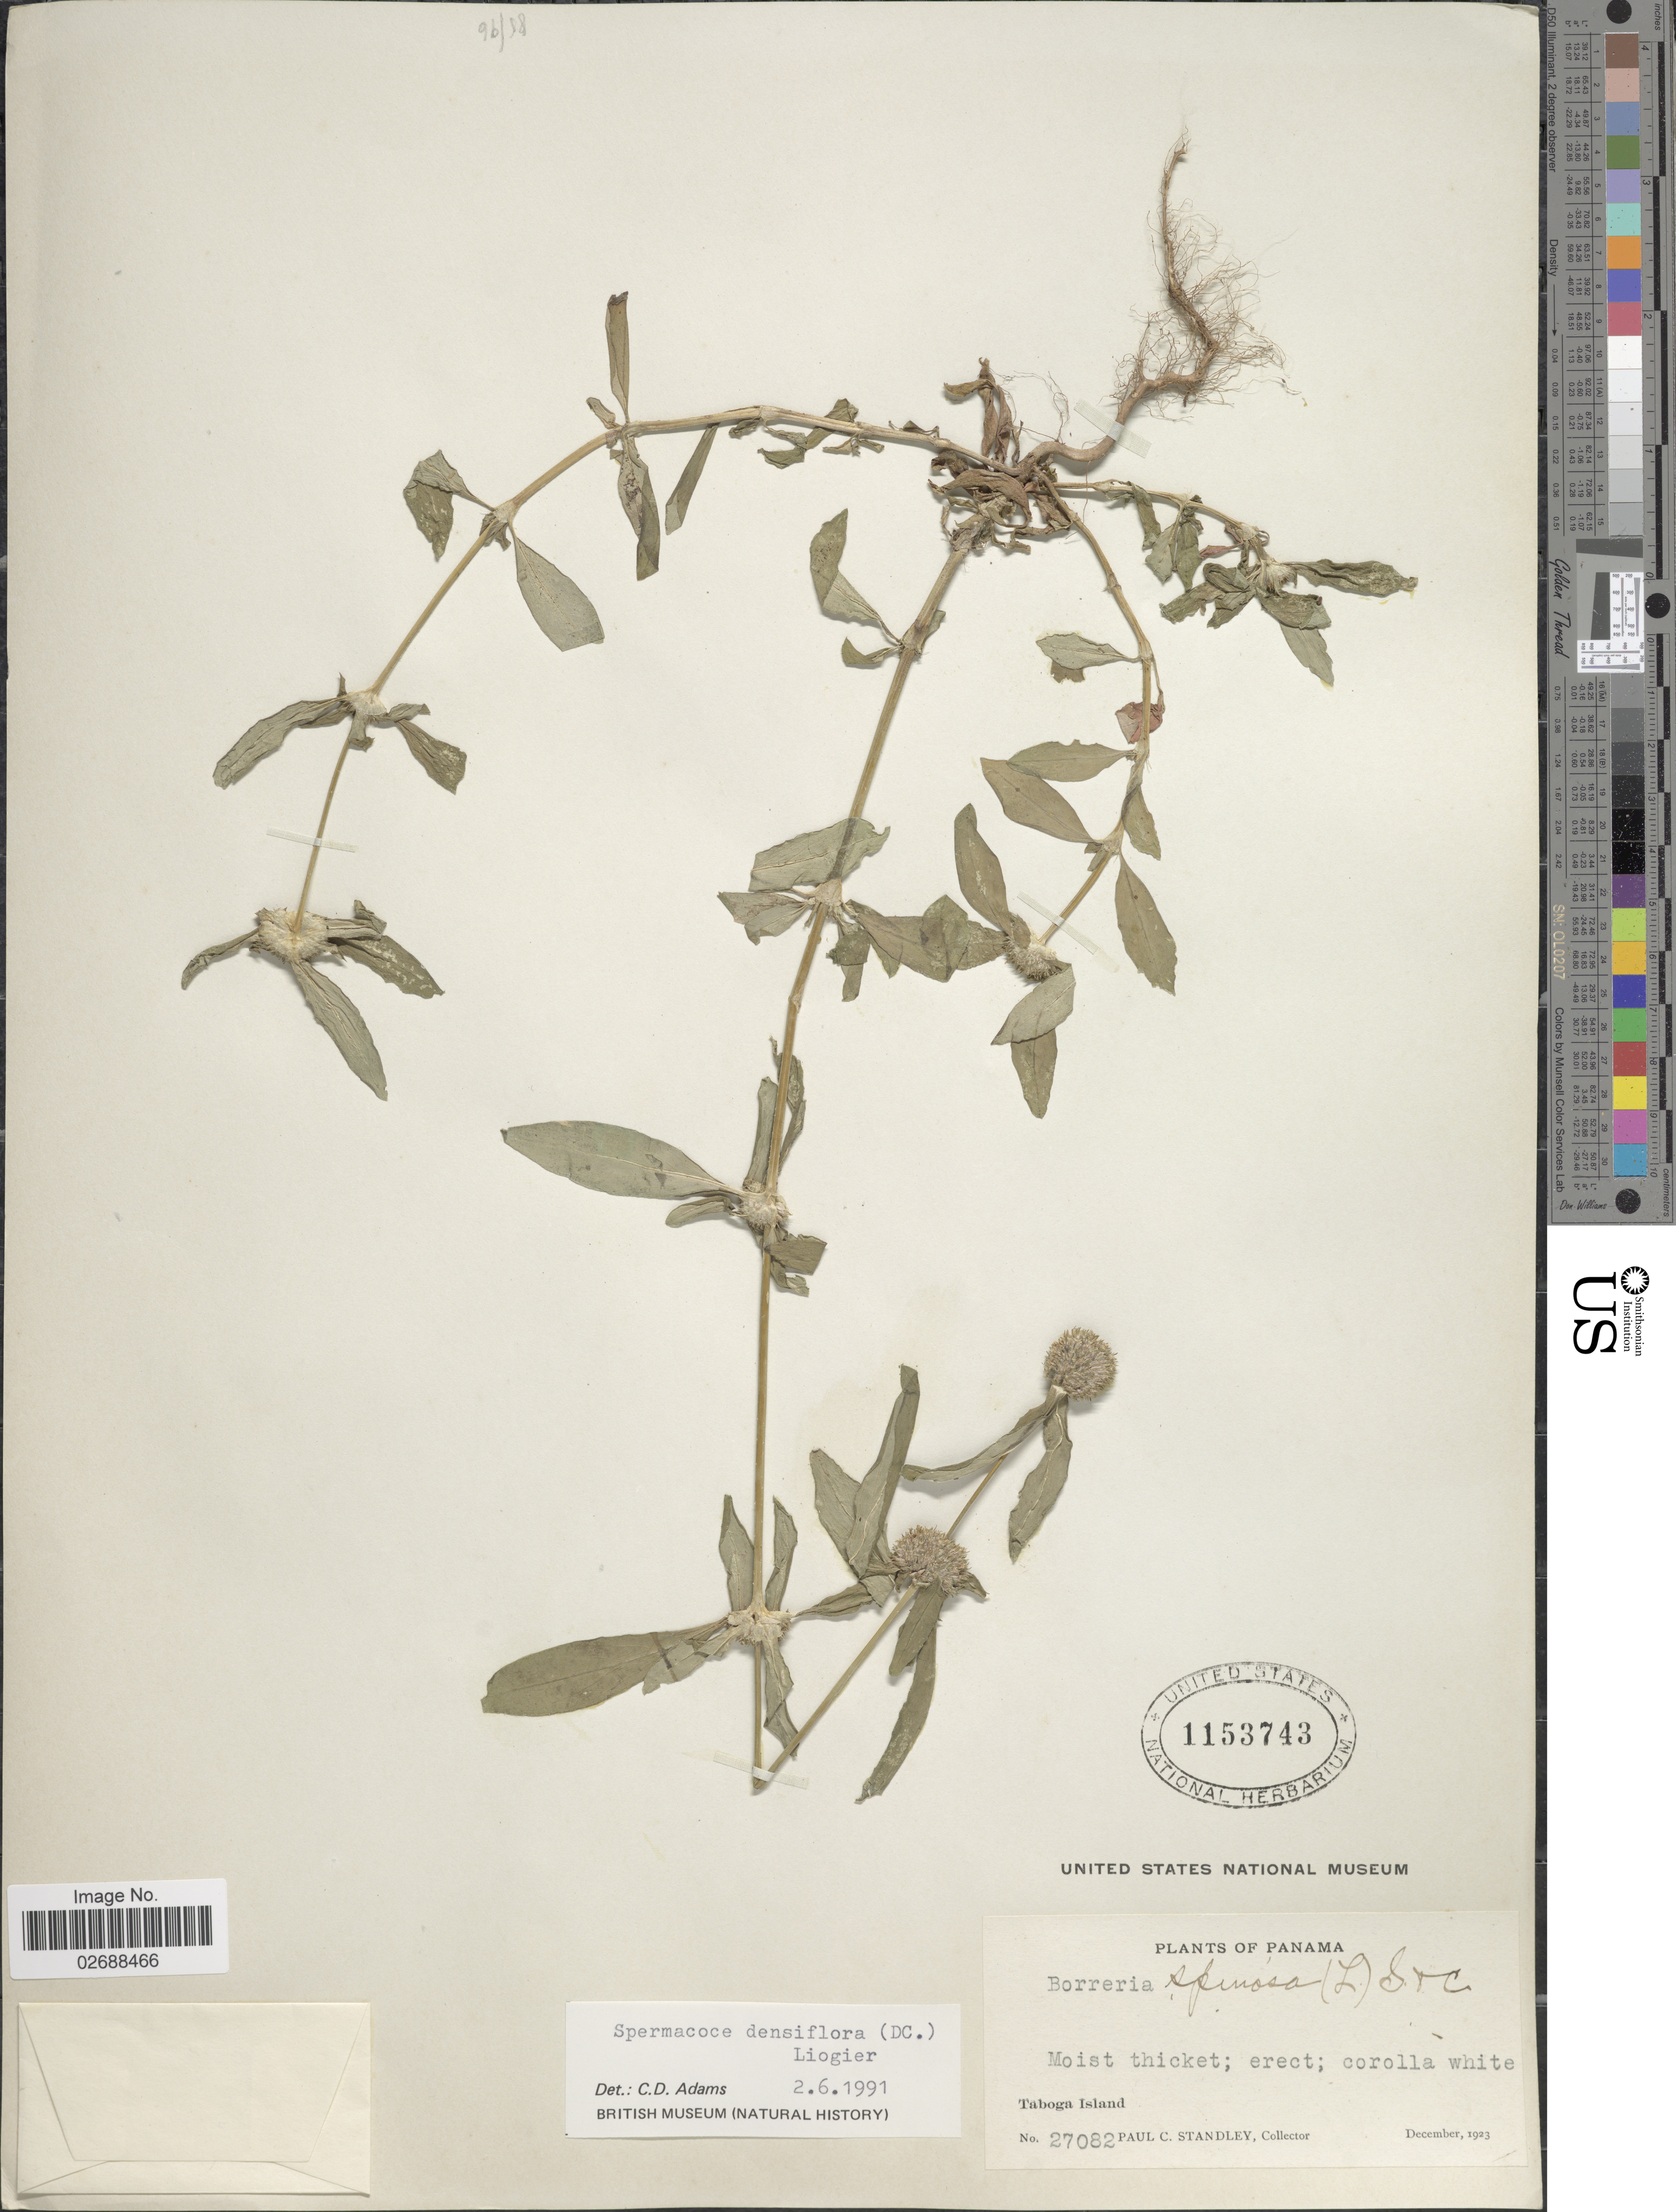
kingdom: Plantae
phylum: Tracheophyta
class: Magnoliopsida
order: Gentianales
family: Rubiaceae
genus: Spermacoce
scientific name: Spermacoce densiflora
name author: (DC.) Alain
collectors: P. C. Standley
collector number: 27082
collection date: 1923-12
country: Panama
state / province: Panamá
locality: Taboga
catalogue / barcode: US 1153743